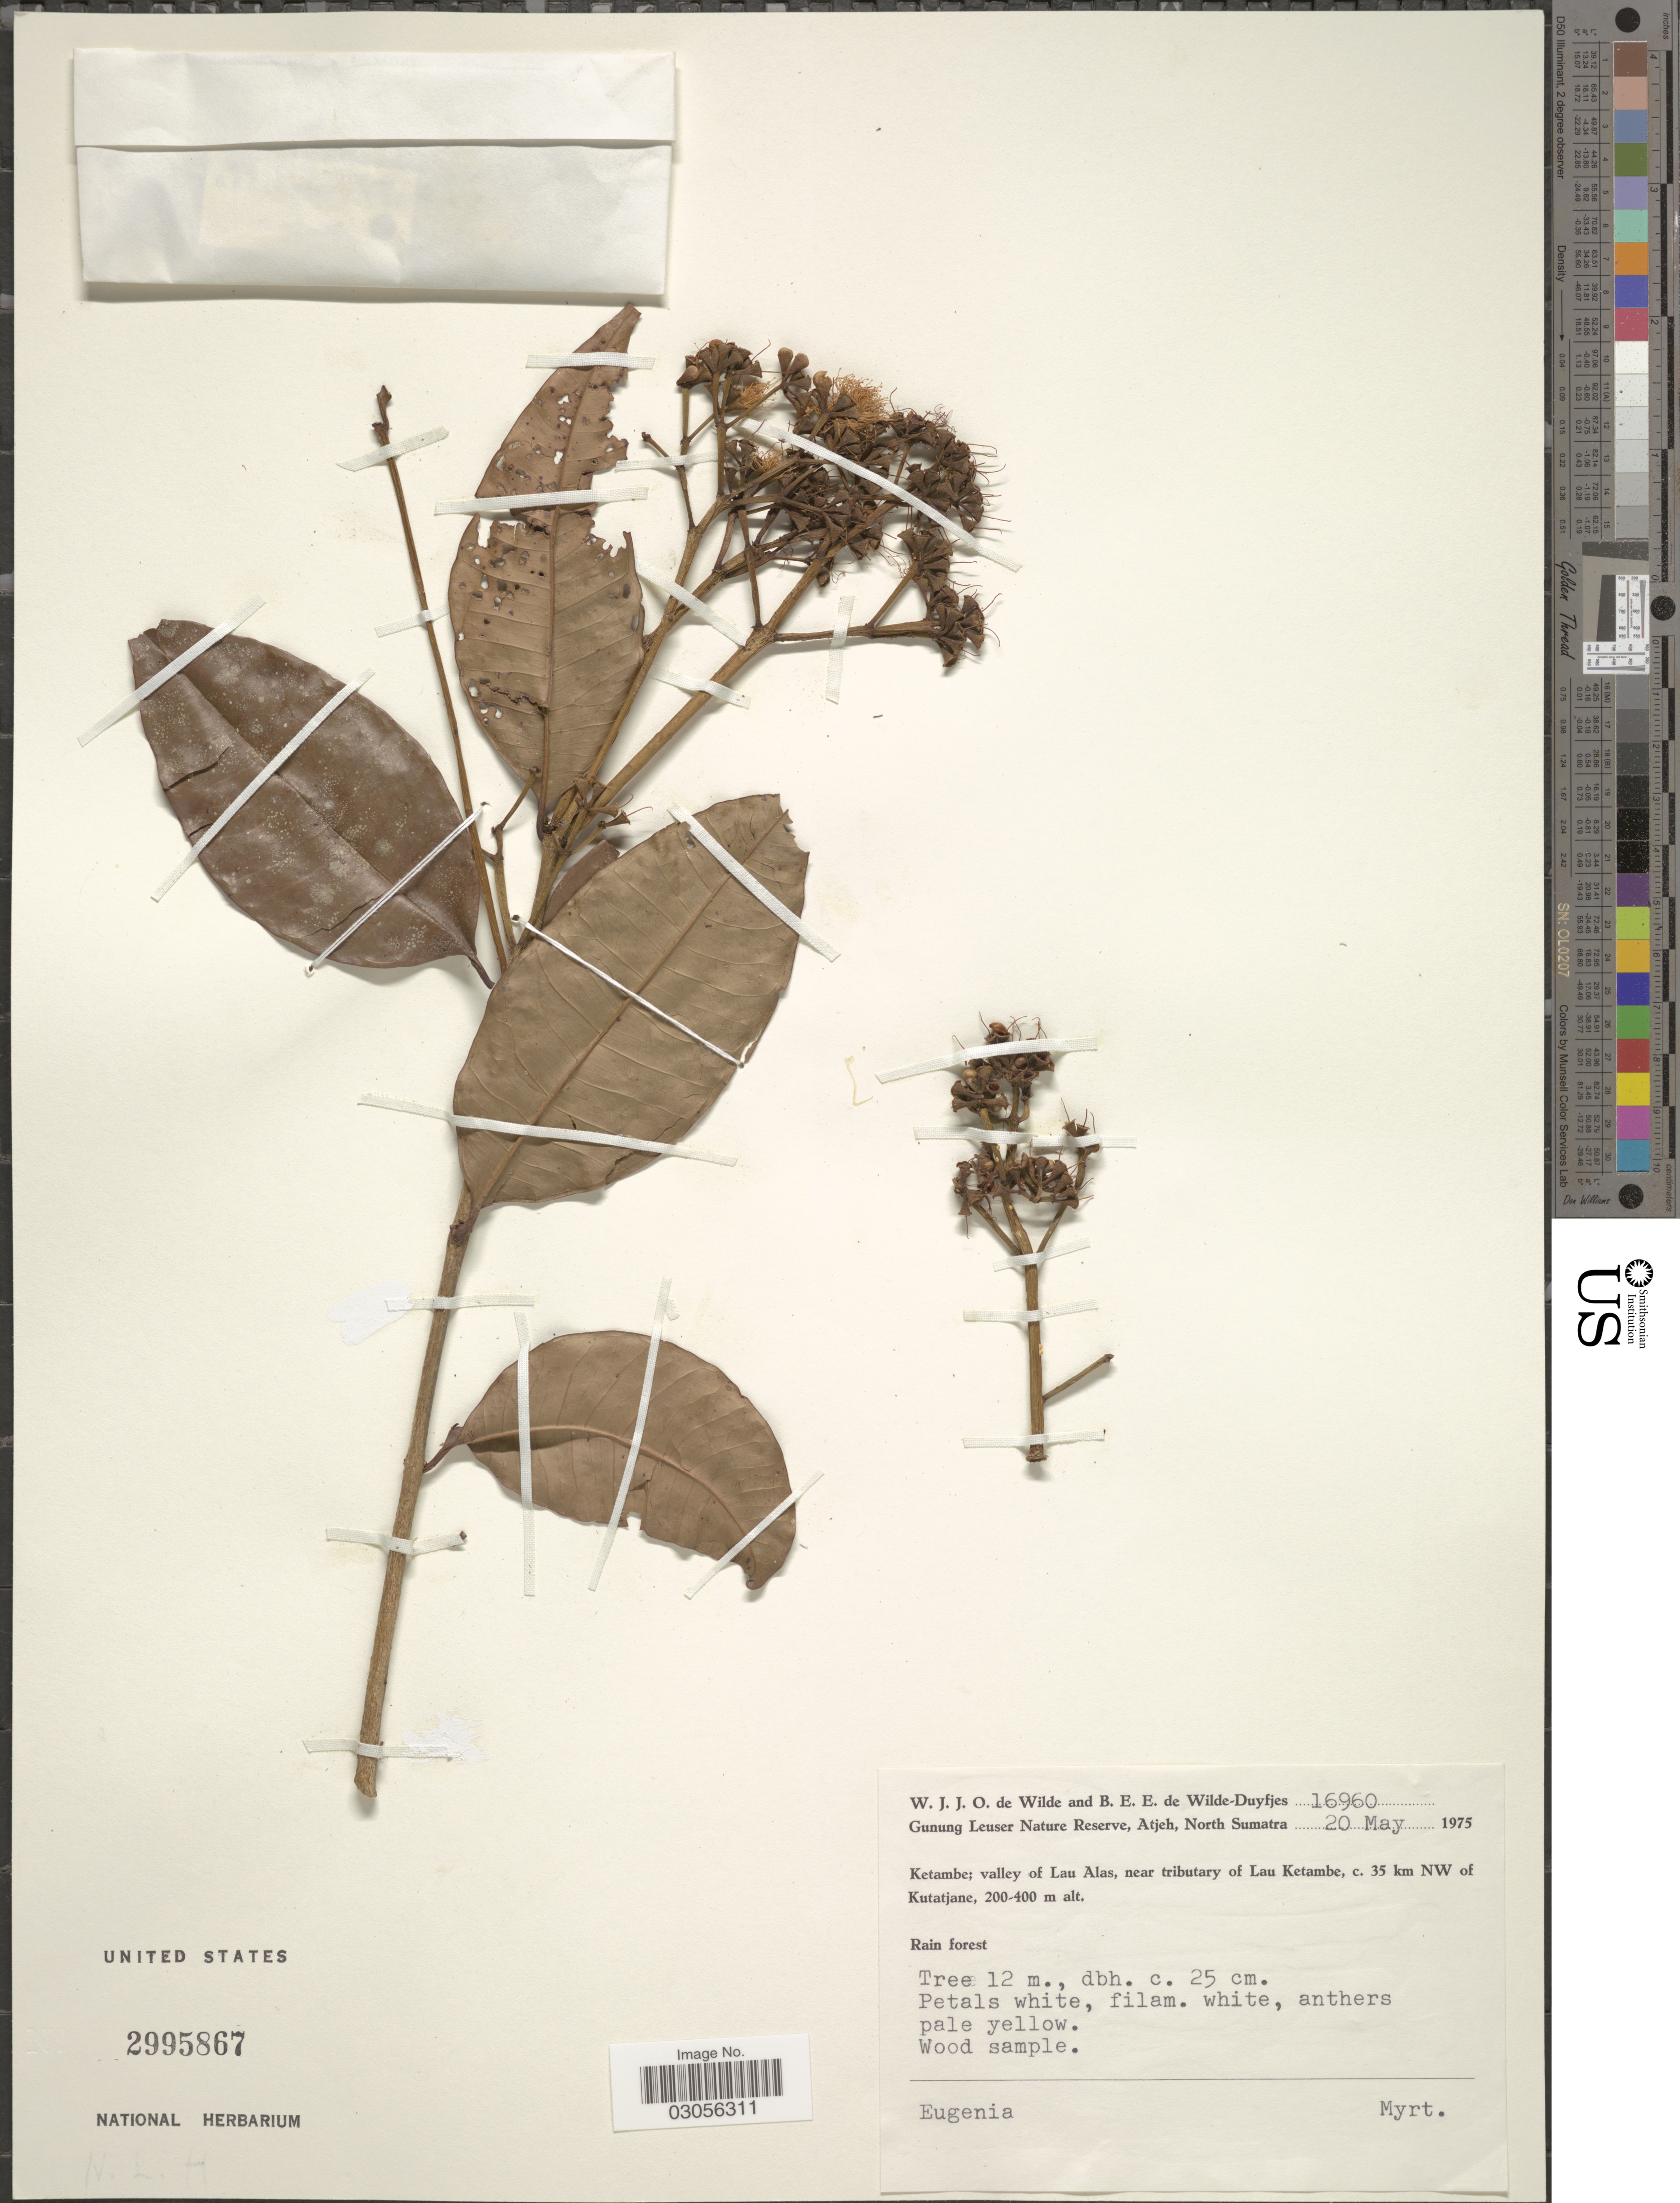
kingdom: Plantae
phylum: Tracheophyta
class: Magnoliopsida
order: Myrtales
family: Myrtaceae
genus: Syzygium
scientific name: Syzygium sp.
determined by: Strong, M. T., (US), Smithsonian Institution - National Museum of Natural History (UNITED STATES)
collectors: W. J. de Wilde & B. E. de Wilde-Duyfjes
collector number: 16960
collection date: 1975-05-20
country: Indonesia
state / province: Sumatra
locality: Gunung Leuser Nature Reserve, Atjeh, North Sumatra. Ketambe; valley of Lau Alas, near tributary of Lau Ketambe, c. 35 km NW of Kutatjane.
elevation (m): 200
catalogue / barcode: US 2995867